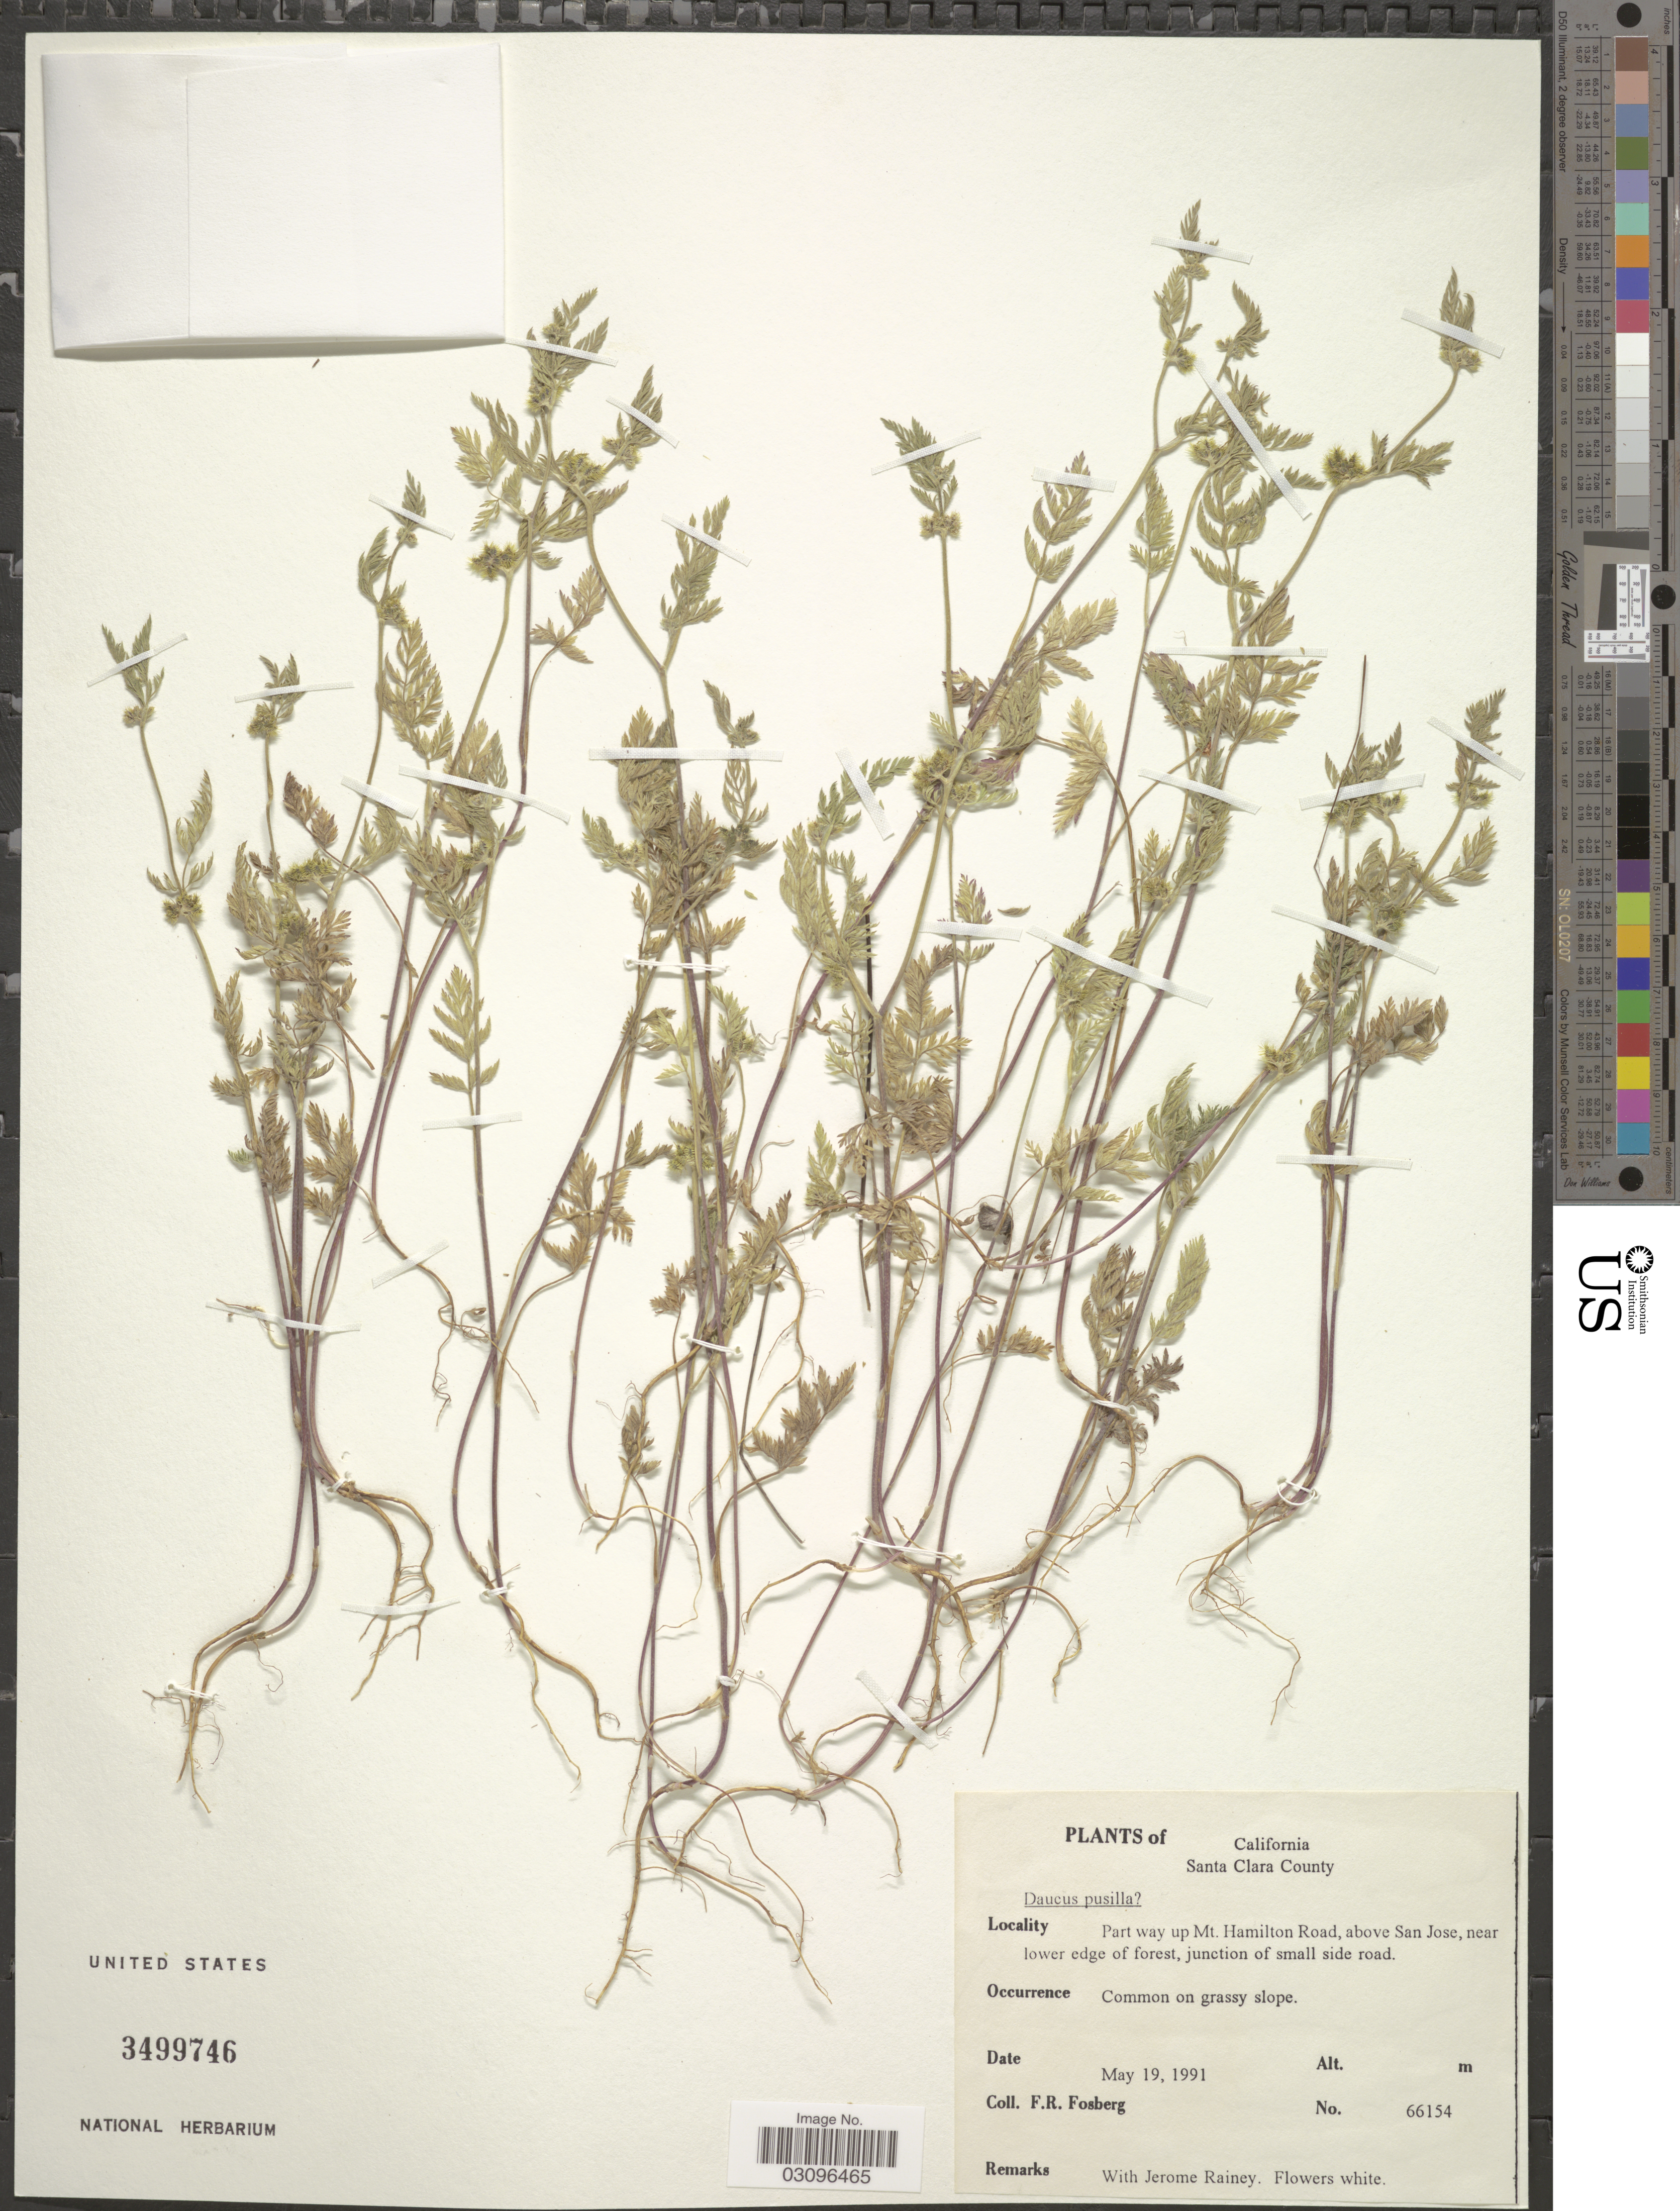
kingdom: Plantae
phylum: Tracheophyta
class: Magnoliopsida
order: Apiales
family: Apiaceae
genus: Daucus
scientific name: Daucus pusillus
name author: Michx.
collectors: F. R. Fosberg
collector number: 66154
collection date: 1991-05-19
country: United States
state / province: California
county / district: Santa Clara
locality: Santa Clara County. Part way up Mt. Hamilton Road, above San Jose, near lower edge of forest, junction of small side road.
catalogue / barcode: US 3499746